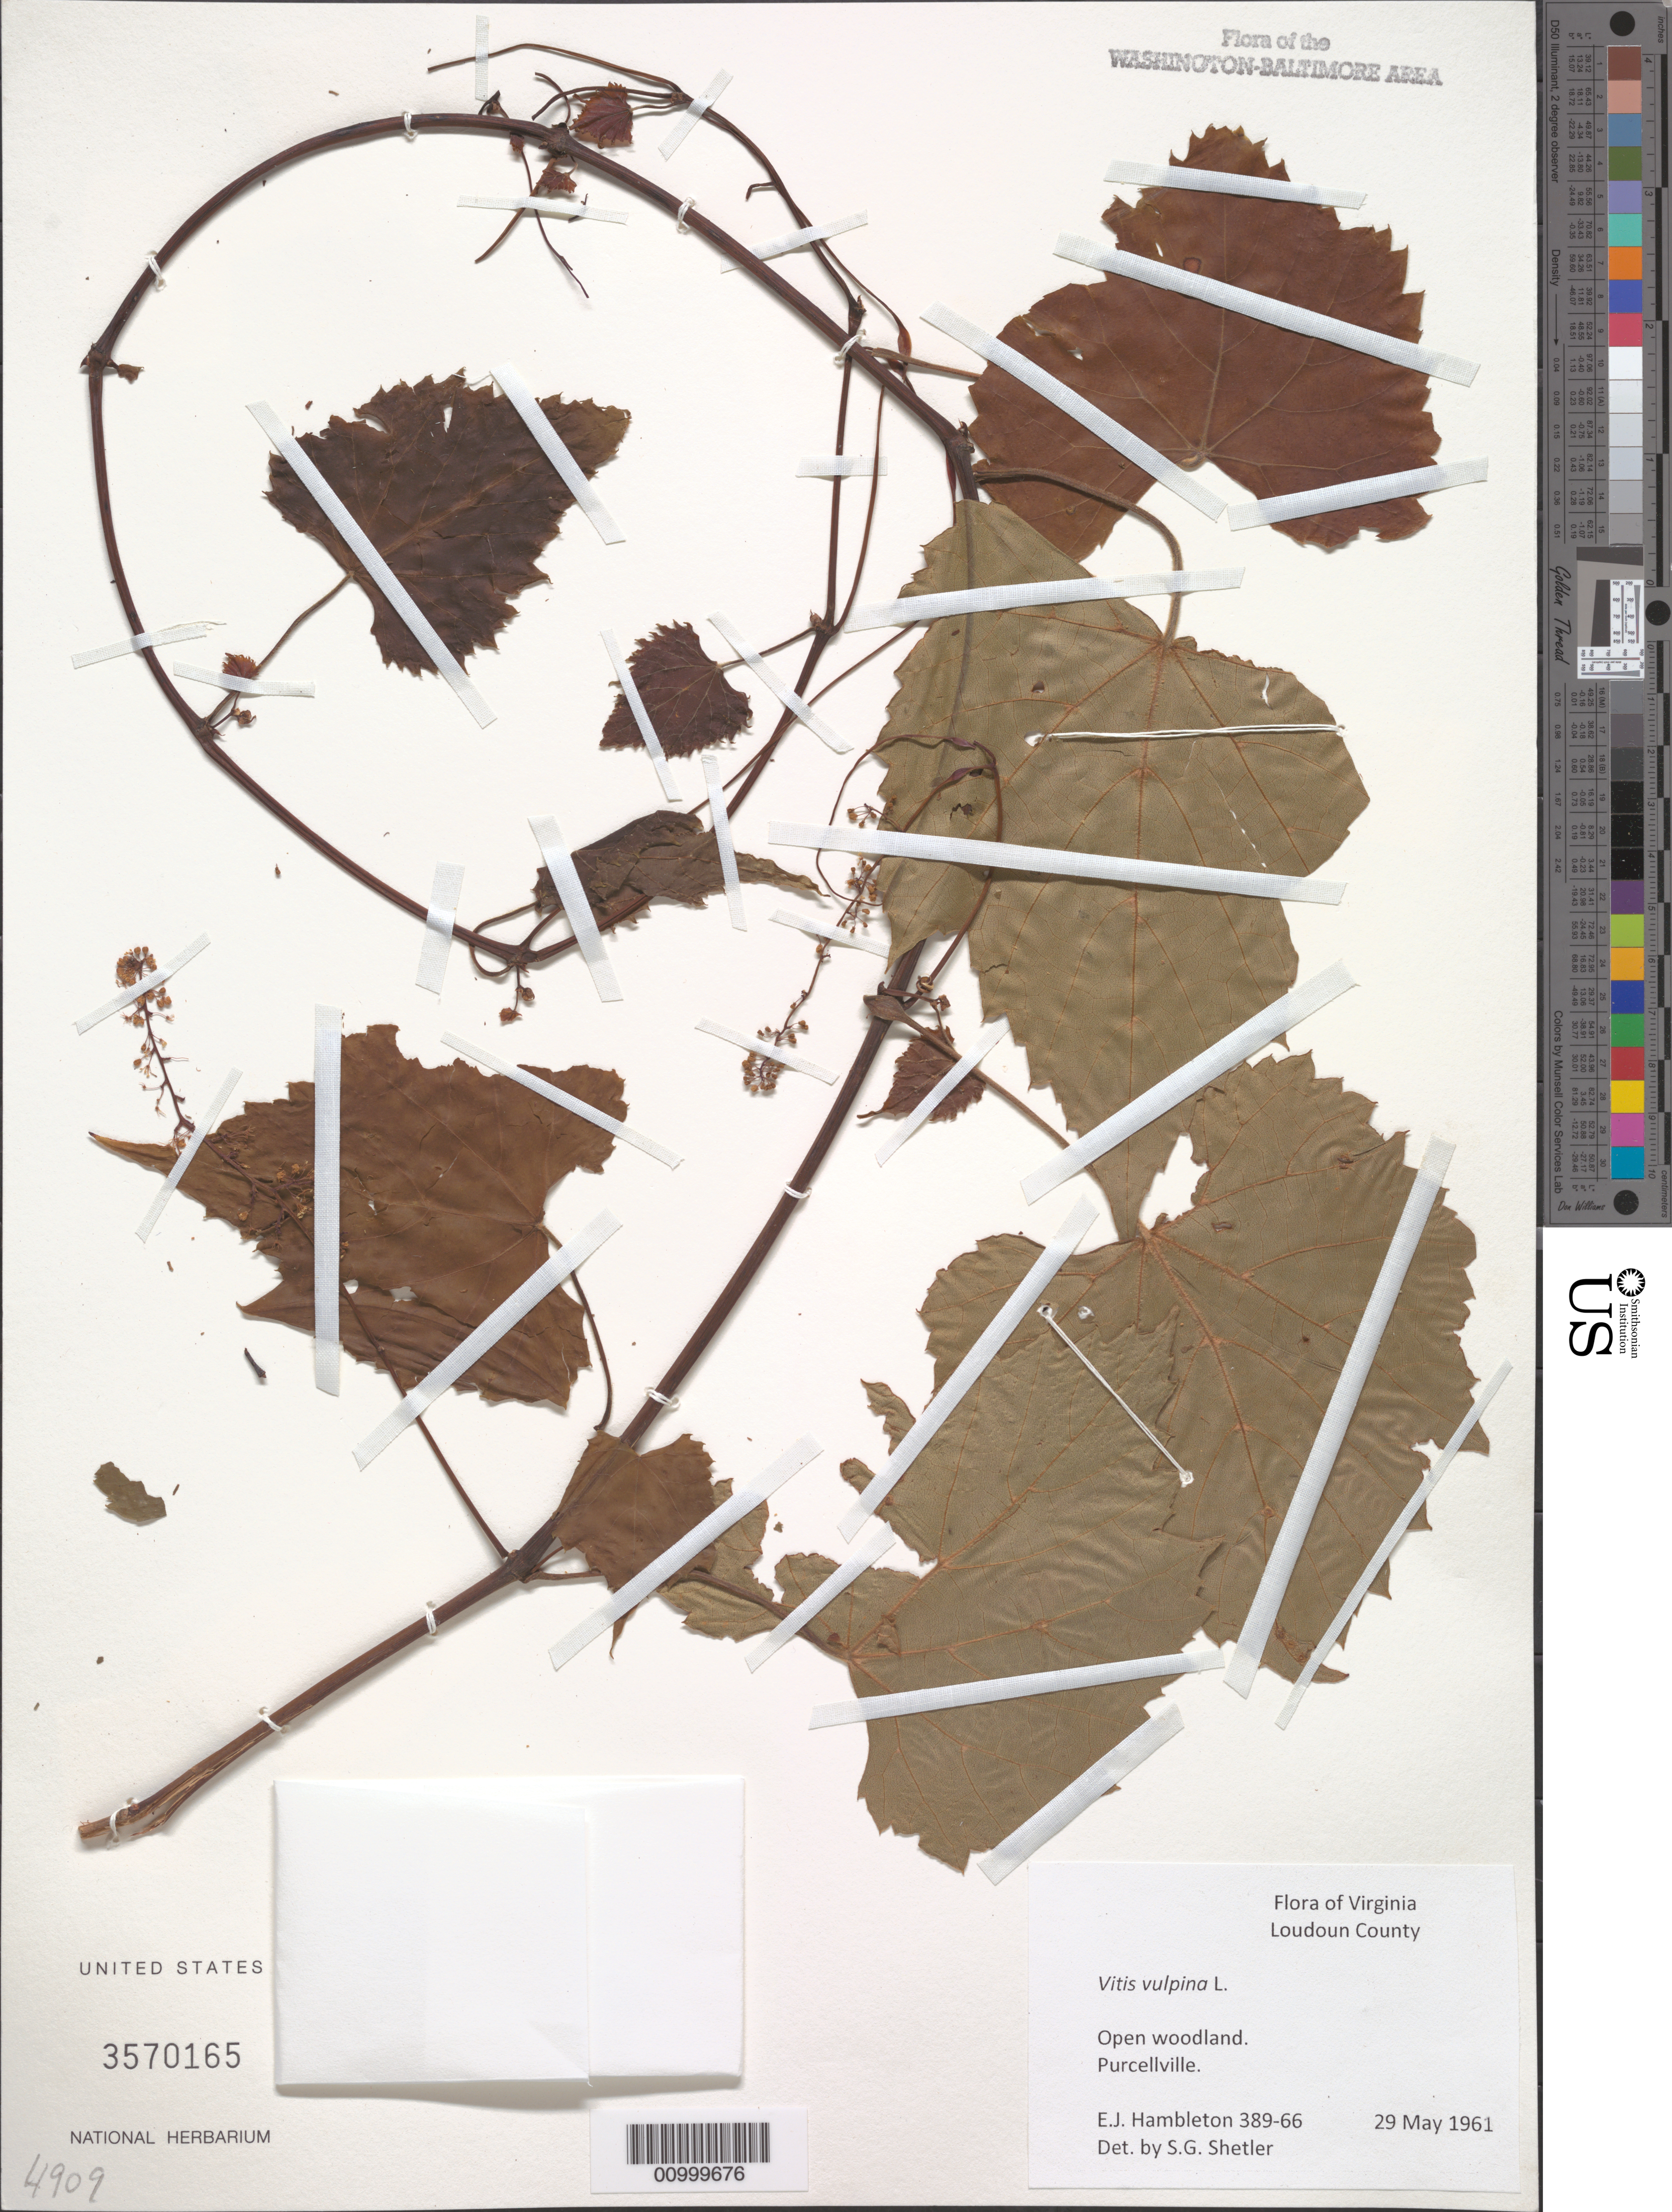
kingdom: Plantae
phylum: Tracheophyta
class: Magnoliopsida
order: Vitales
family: Vitaceae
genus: Vitis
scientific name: Vitis vulpina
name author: L.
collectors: E. Hambleton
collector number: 389-66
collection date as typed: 29 May 1961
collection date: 1961-05-29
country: United States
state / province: Virginia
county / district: Loudoun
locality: Purcellville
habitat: Open woodland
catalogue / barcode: US 3570165